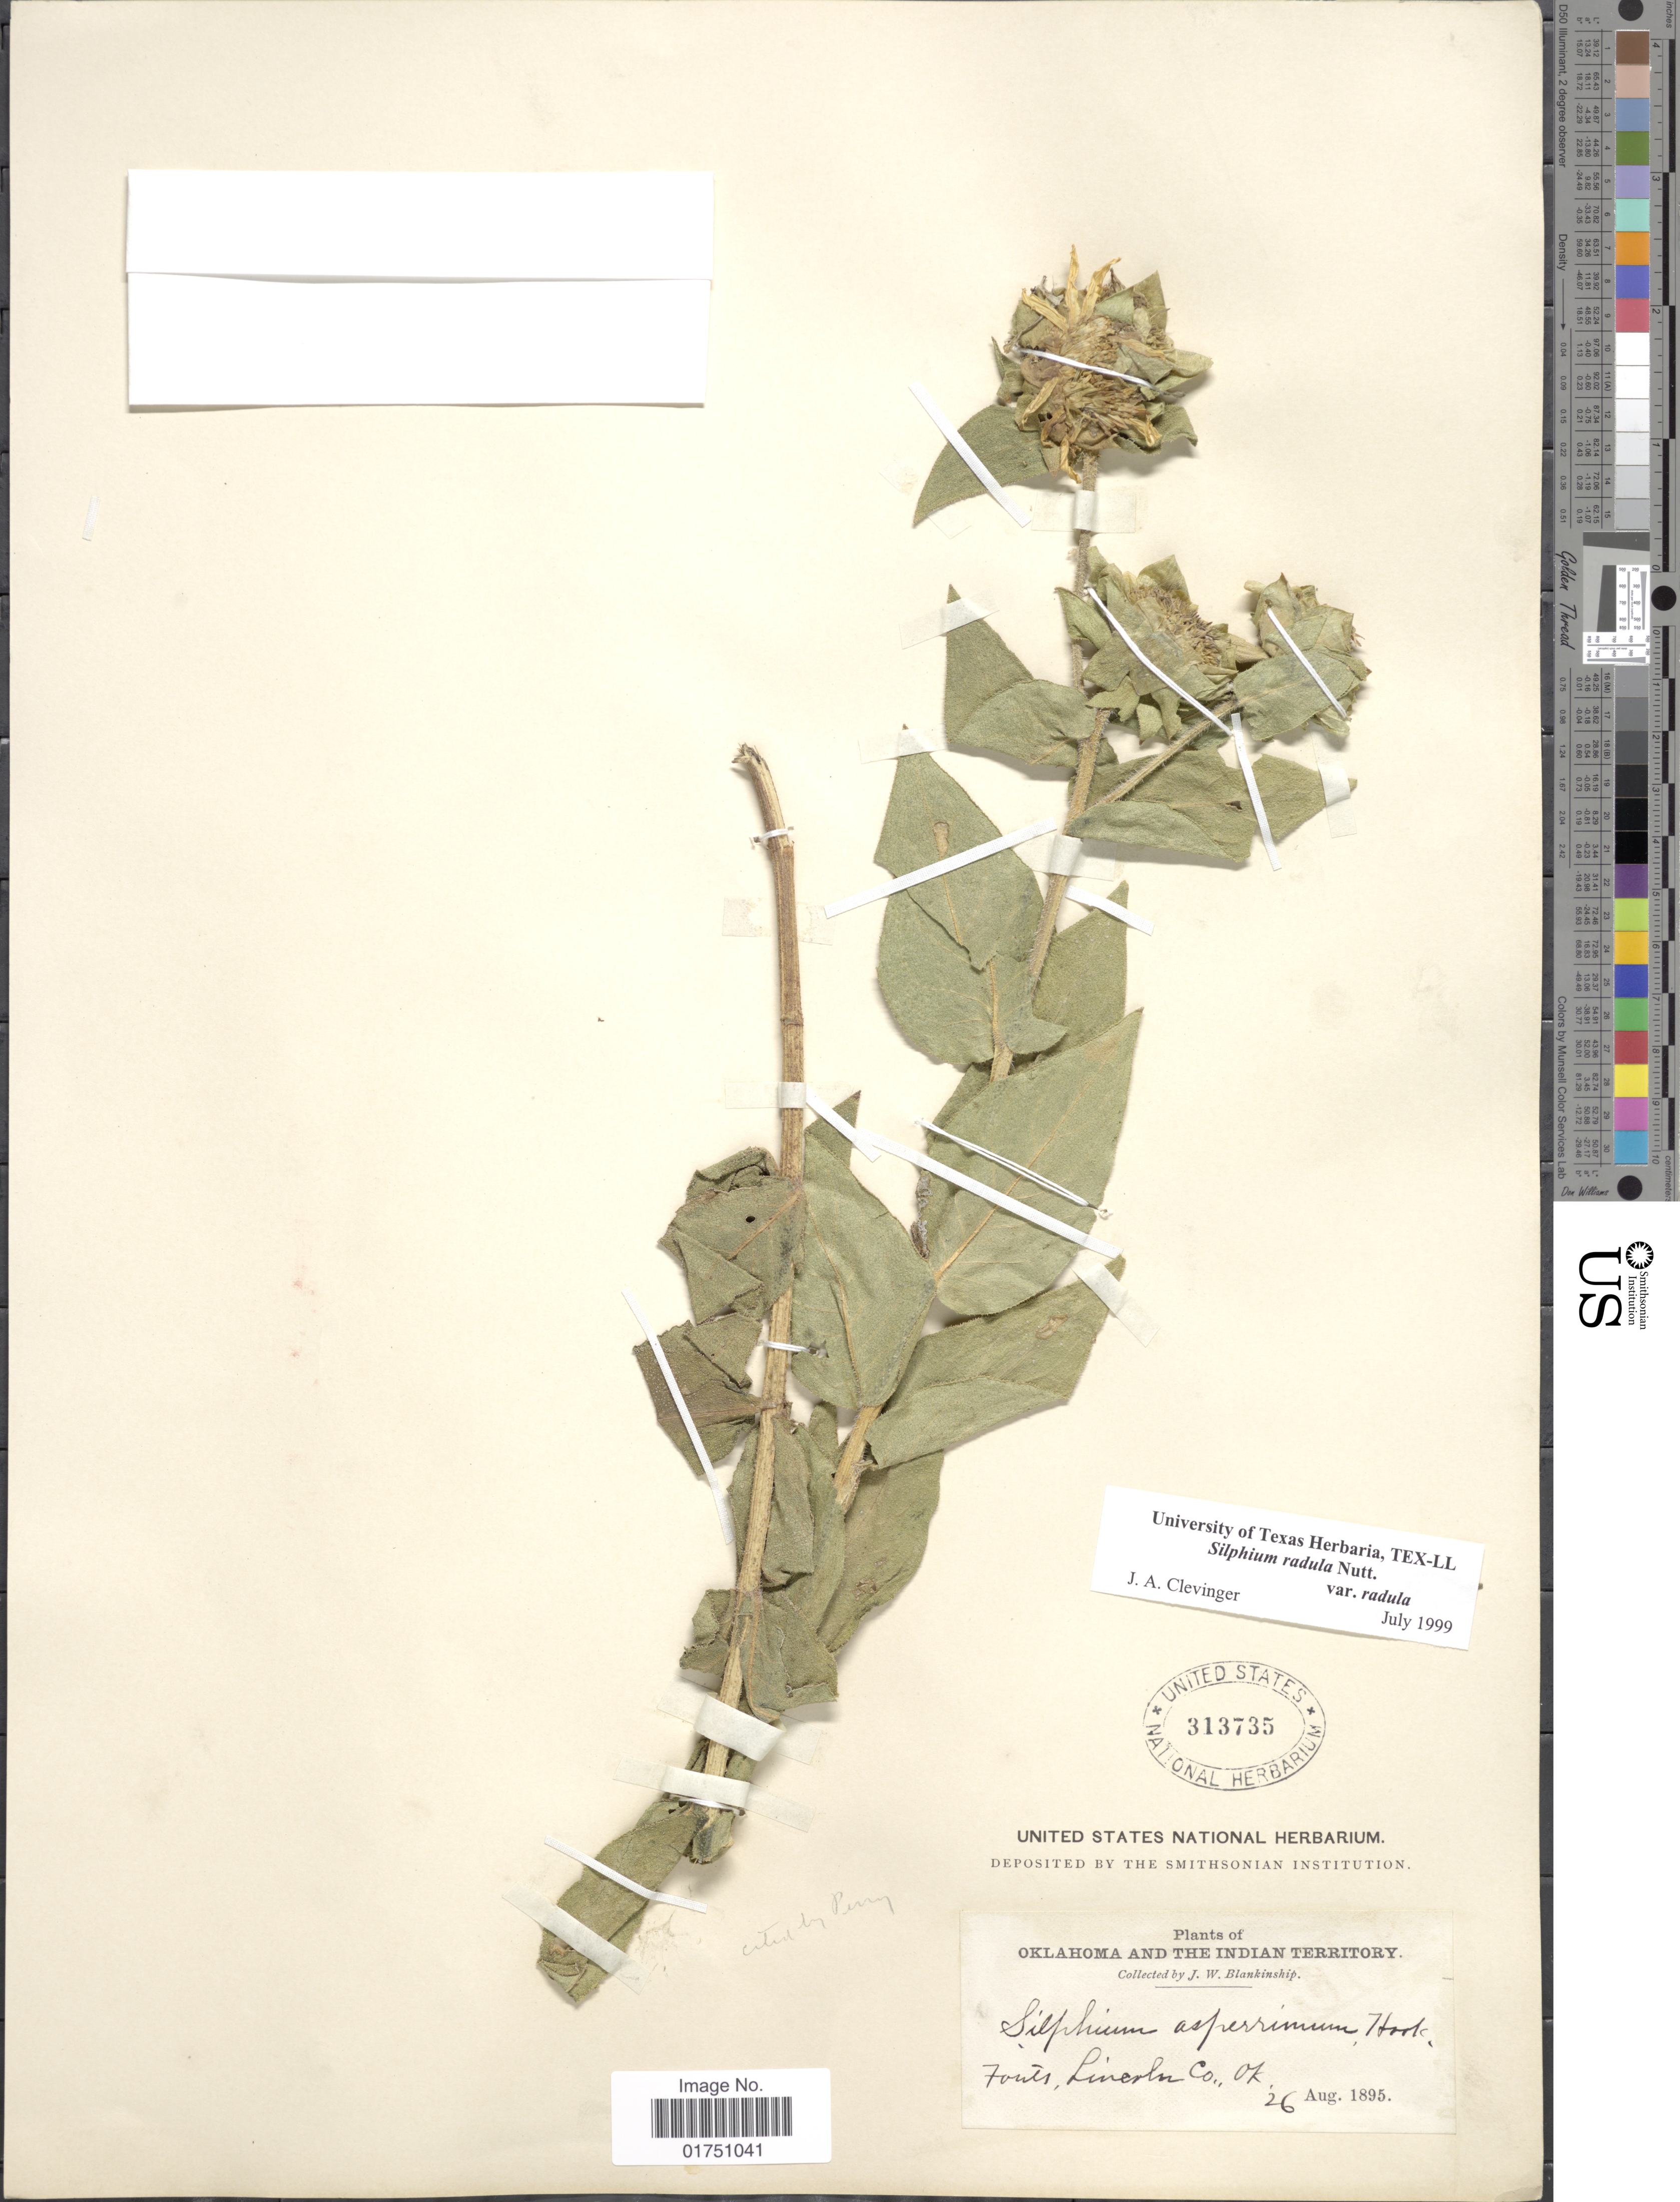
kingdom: Plantae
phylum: Tracheophyta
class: Magnoliopsida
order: Asterales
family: Asteraceae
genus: Silphium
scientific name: Silphium radula var. radula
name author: Nutt.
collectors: J. W. Blankinship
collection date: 1895-08-26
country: United States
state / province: Oklahoma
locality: Oklahoma and the Indian Territory. Fonts, Lincoln Co., Ok.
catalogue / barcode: US 313735